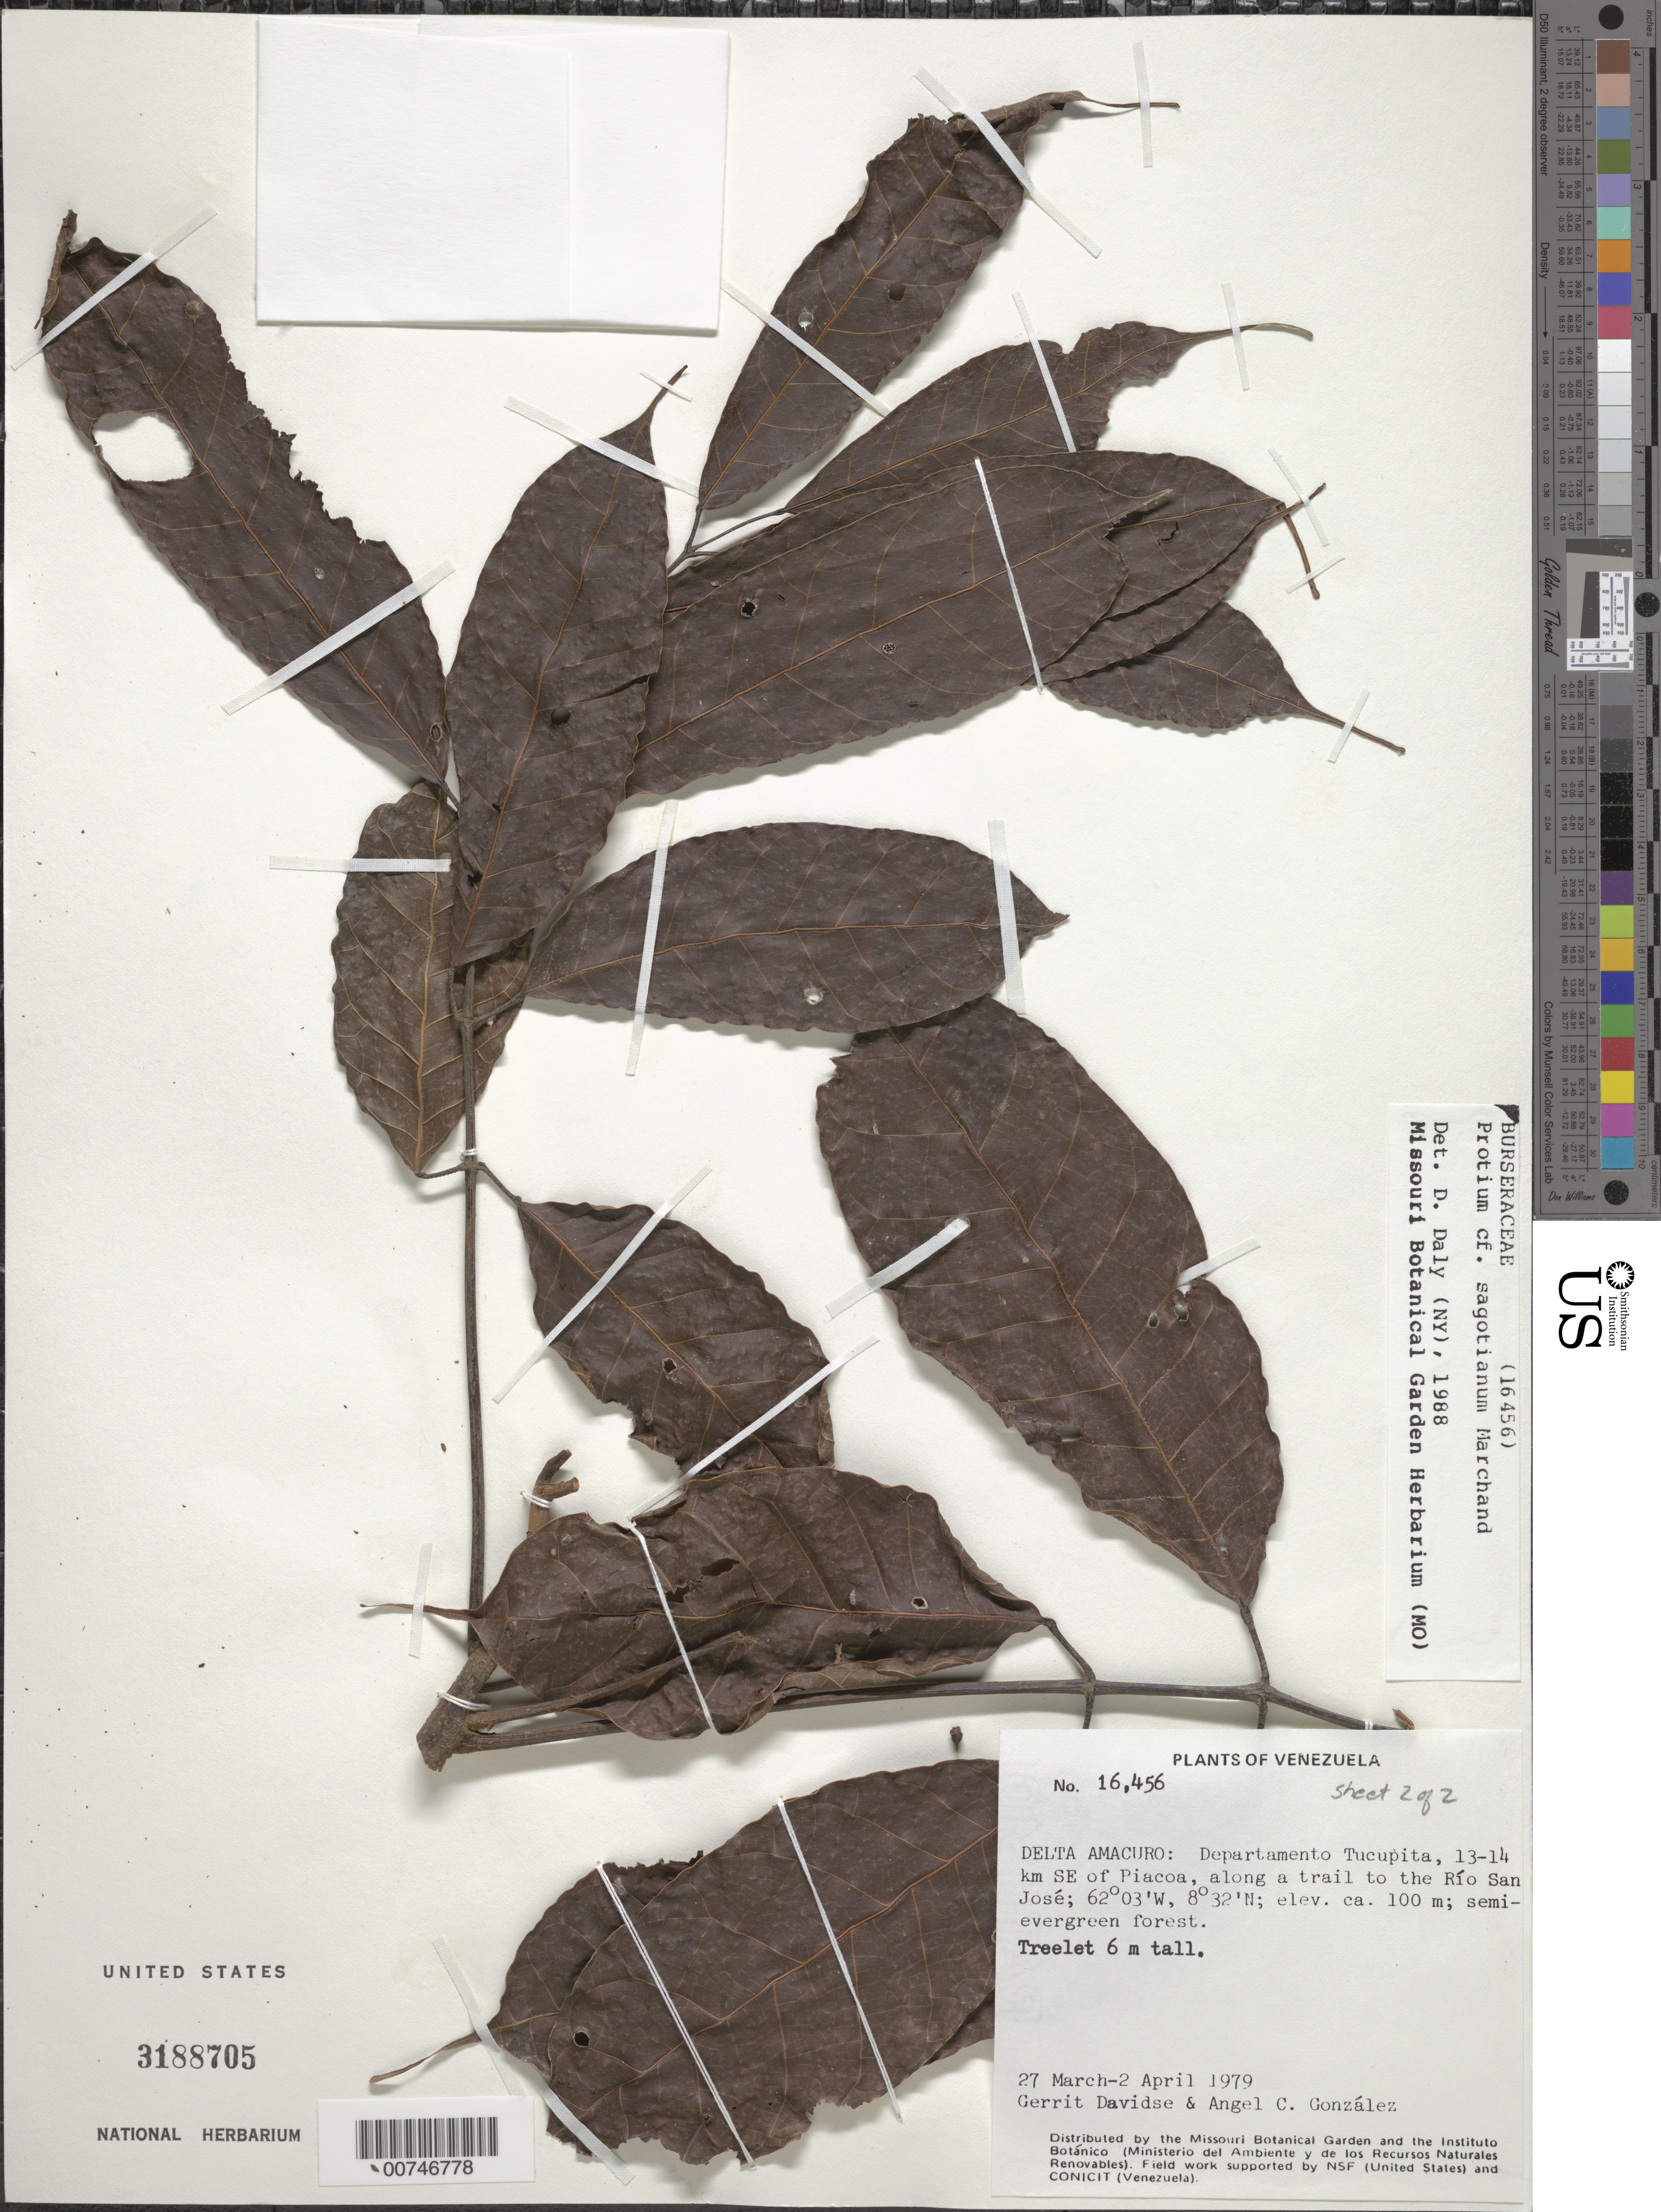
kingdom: Plantae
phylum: Tracheophyta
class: Magnoliopsida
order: Sapindales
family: Burseraceae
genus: Protium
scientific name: Protium sagotianum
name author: Marchand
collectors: G. Davidse & A. C. González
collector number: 16456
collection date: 1979-03-27/1979-04-02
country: Venezuela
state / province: Delta Amacuro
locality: Departamento Tucupita, 13-14 km SE of Piacoa, along a trail to the Río San José.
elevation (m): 100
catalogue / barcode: US 3188705